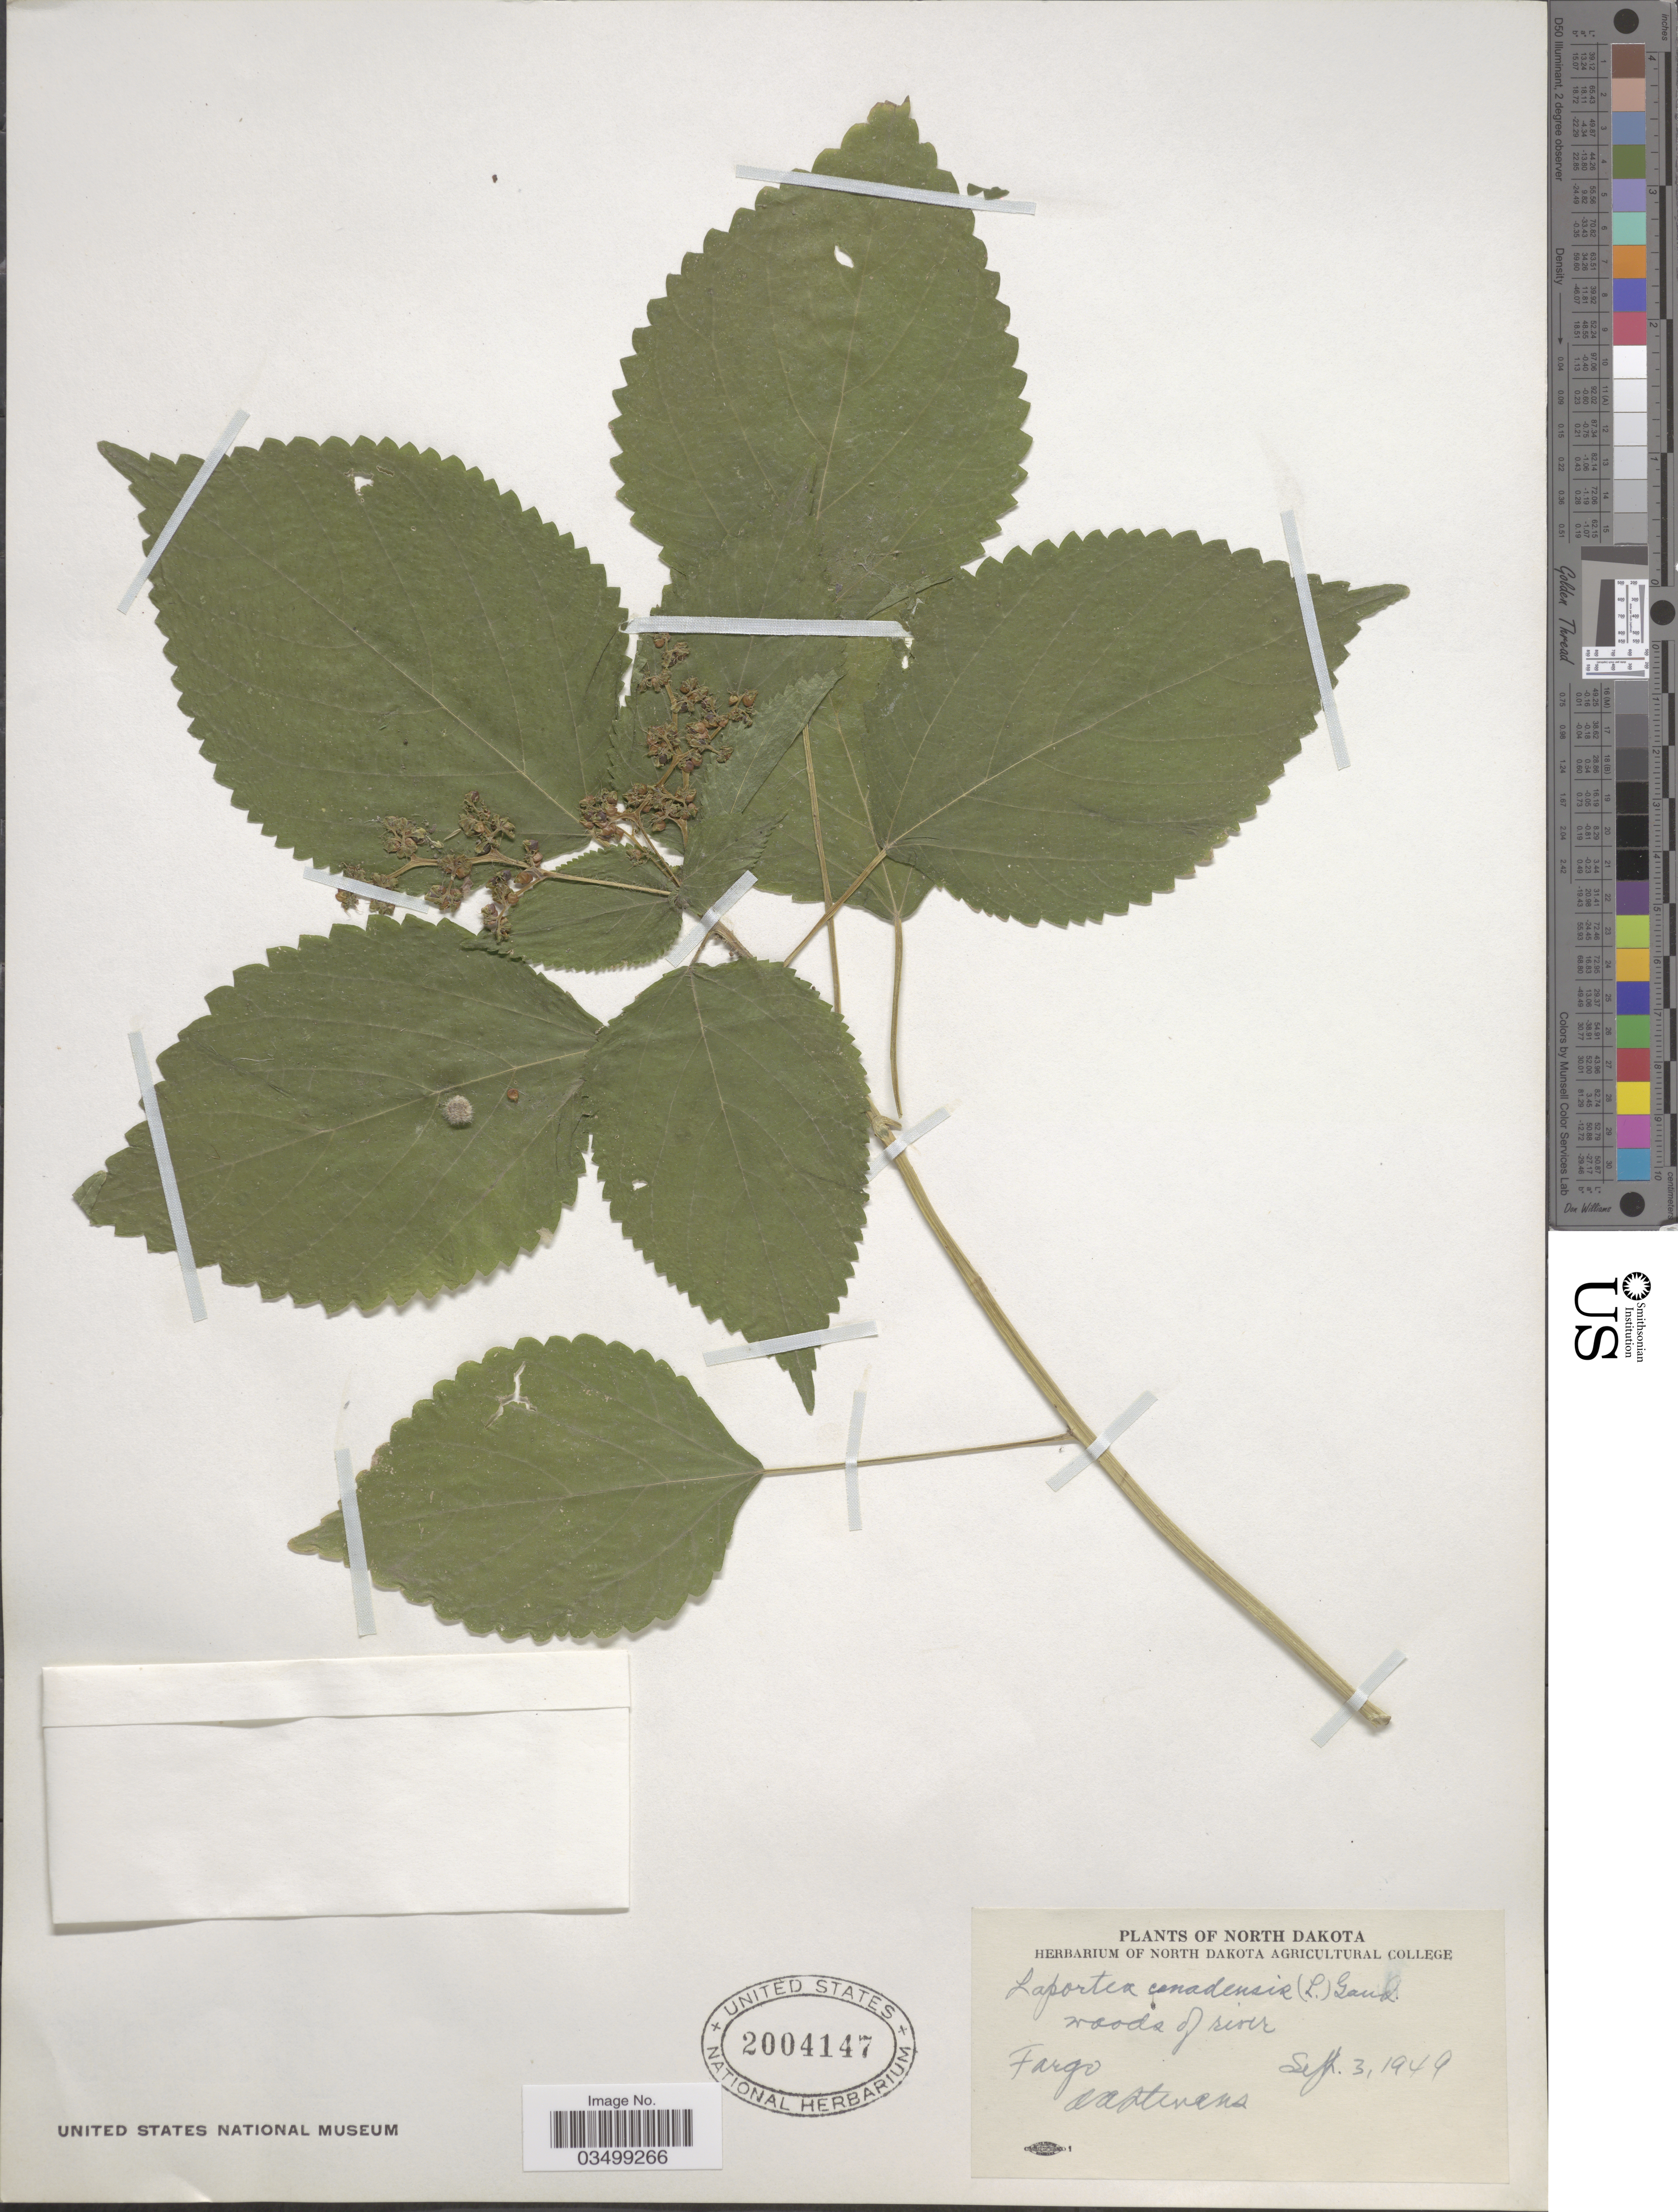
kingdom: Plantae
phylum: Tracheophyta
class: Magnoliopsida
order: Rosales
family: Urticaceae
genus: Laportea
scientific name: Laportea canadensis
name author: (L.) Wedd.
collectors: O. A. Stevens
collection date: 1949-09-03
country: United States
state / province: North Dakota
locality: Fargo.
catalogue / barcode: US 2004147